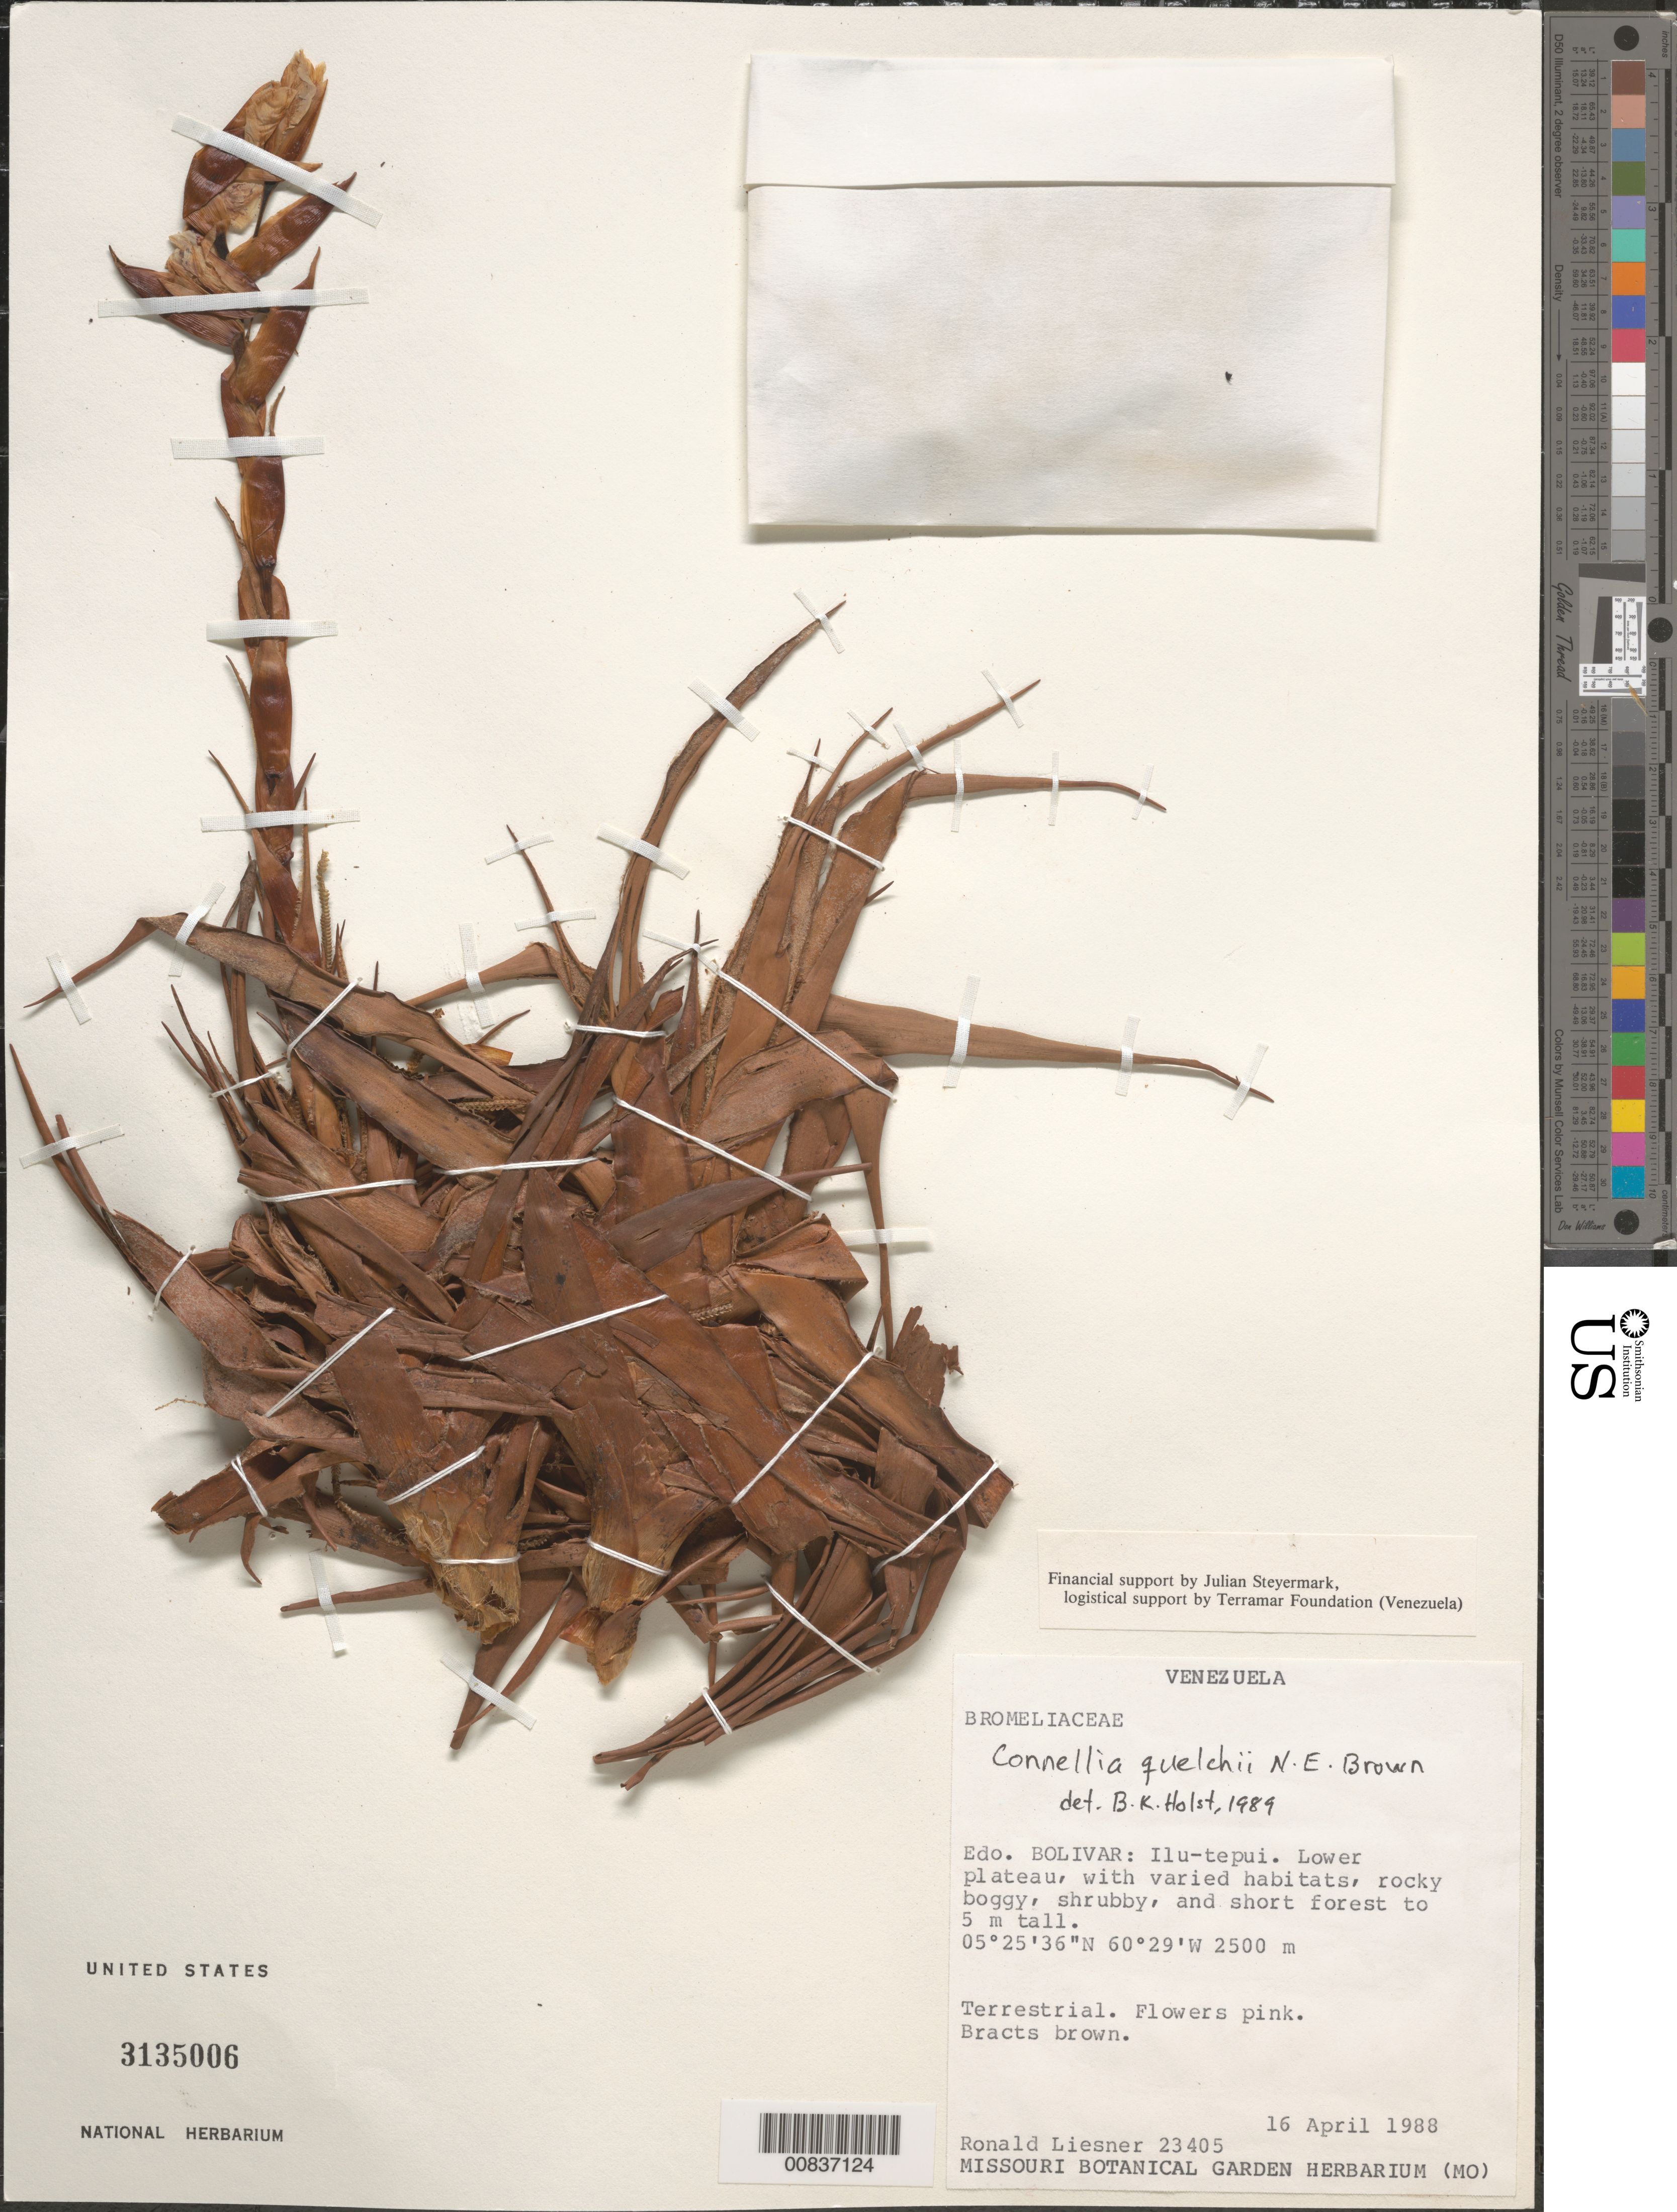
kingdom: Plantae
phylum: Tracheophyta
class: Liliopsida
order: Poales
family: Bromeliaceae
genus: Connellia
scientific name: Connellia quelchii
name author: N.E. Br.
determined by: Holst, Bruce K.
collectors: R. L. Liesner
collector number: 23405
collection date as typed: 16-Apr-88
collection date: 1988-04-16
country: Venezuela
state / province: Bolívar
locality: Ilu-tepuí, lower plateau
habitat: Lower plateau, with varied habitats, rocky boggy, shrubby, and short forest to 5m tall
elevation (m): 2500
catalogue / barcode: US 3135006